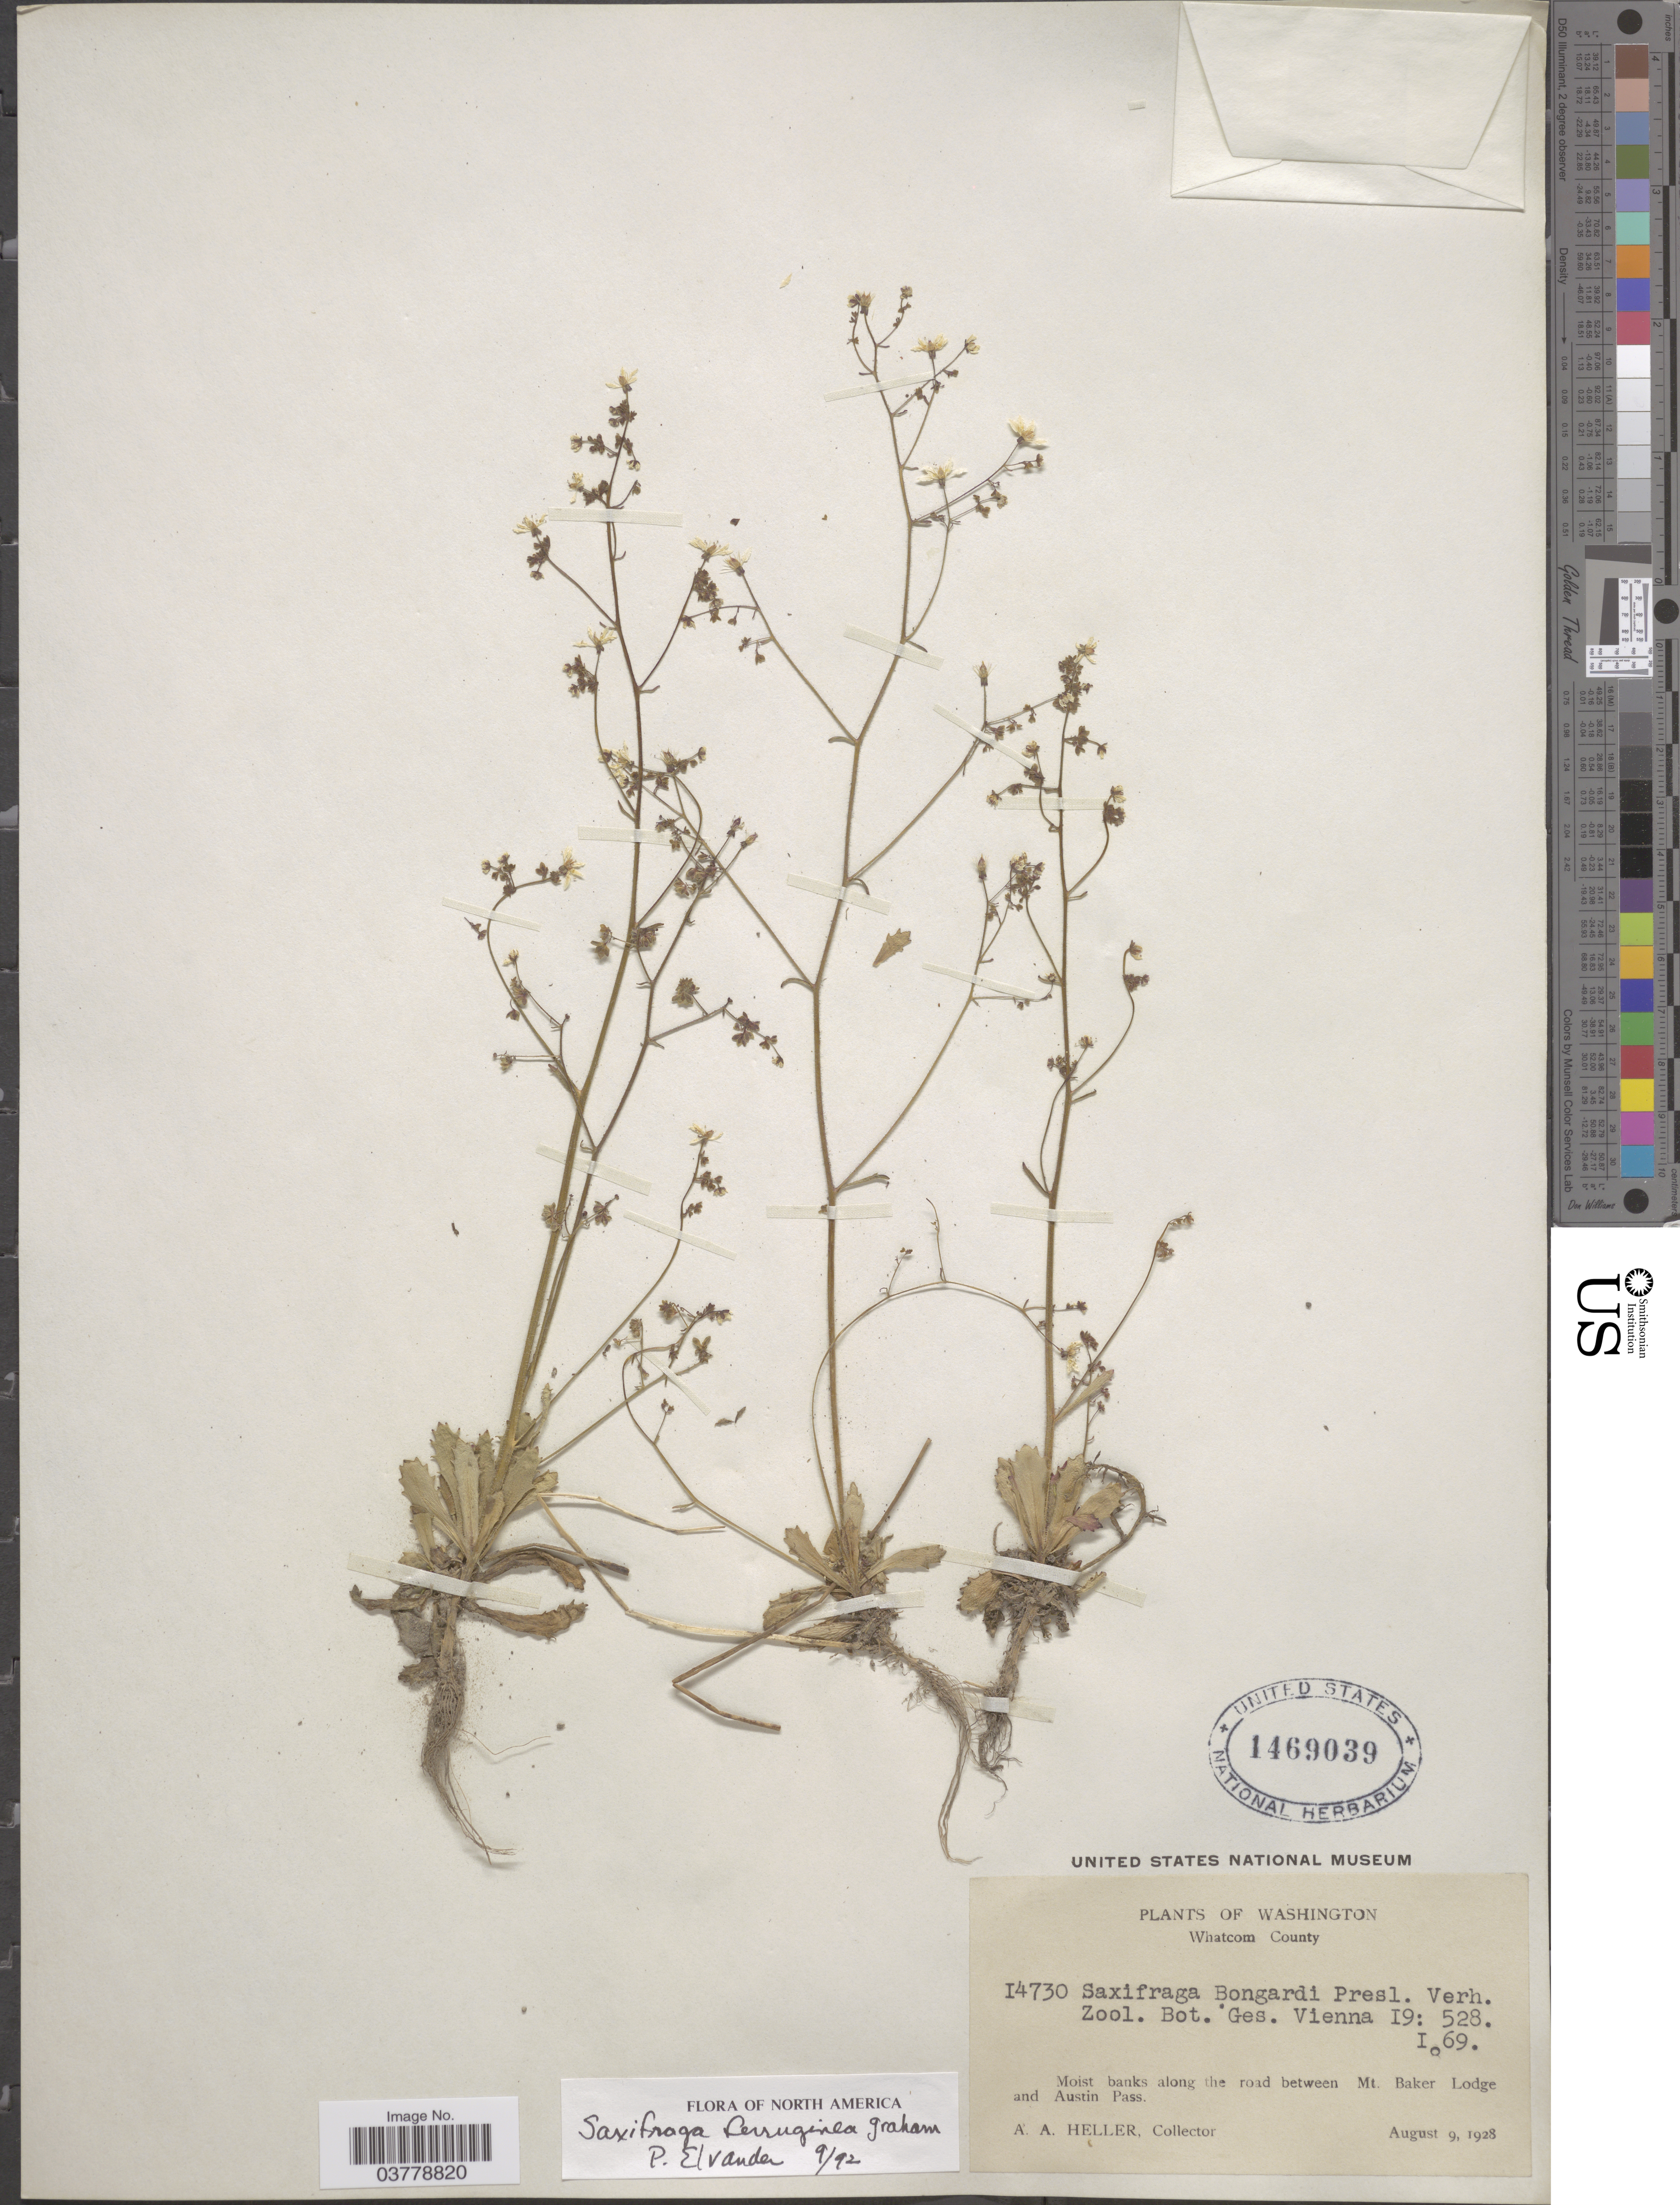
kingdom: Plantae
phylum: Tracheophyta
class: Magnoliopsida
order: Saxifragales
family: Saxifragaceae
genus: Micranthes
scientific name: Micranthes ferruginea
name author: (Graham) Brouillet & Gornall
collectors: A. A. Heller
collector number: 14730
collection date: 1928-08-09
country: United States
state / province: Washington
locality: Whatcon County. Moist banks along the road between Mt. Baker Lodge and Austin Pass.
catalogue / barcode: US 1469039